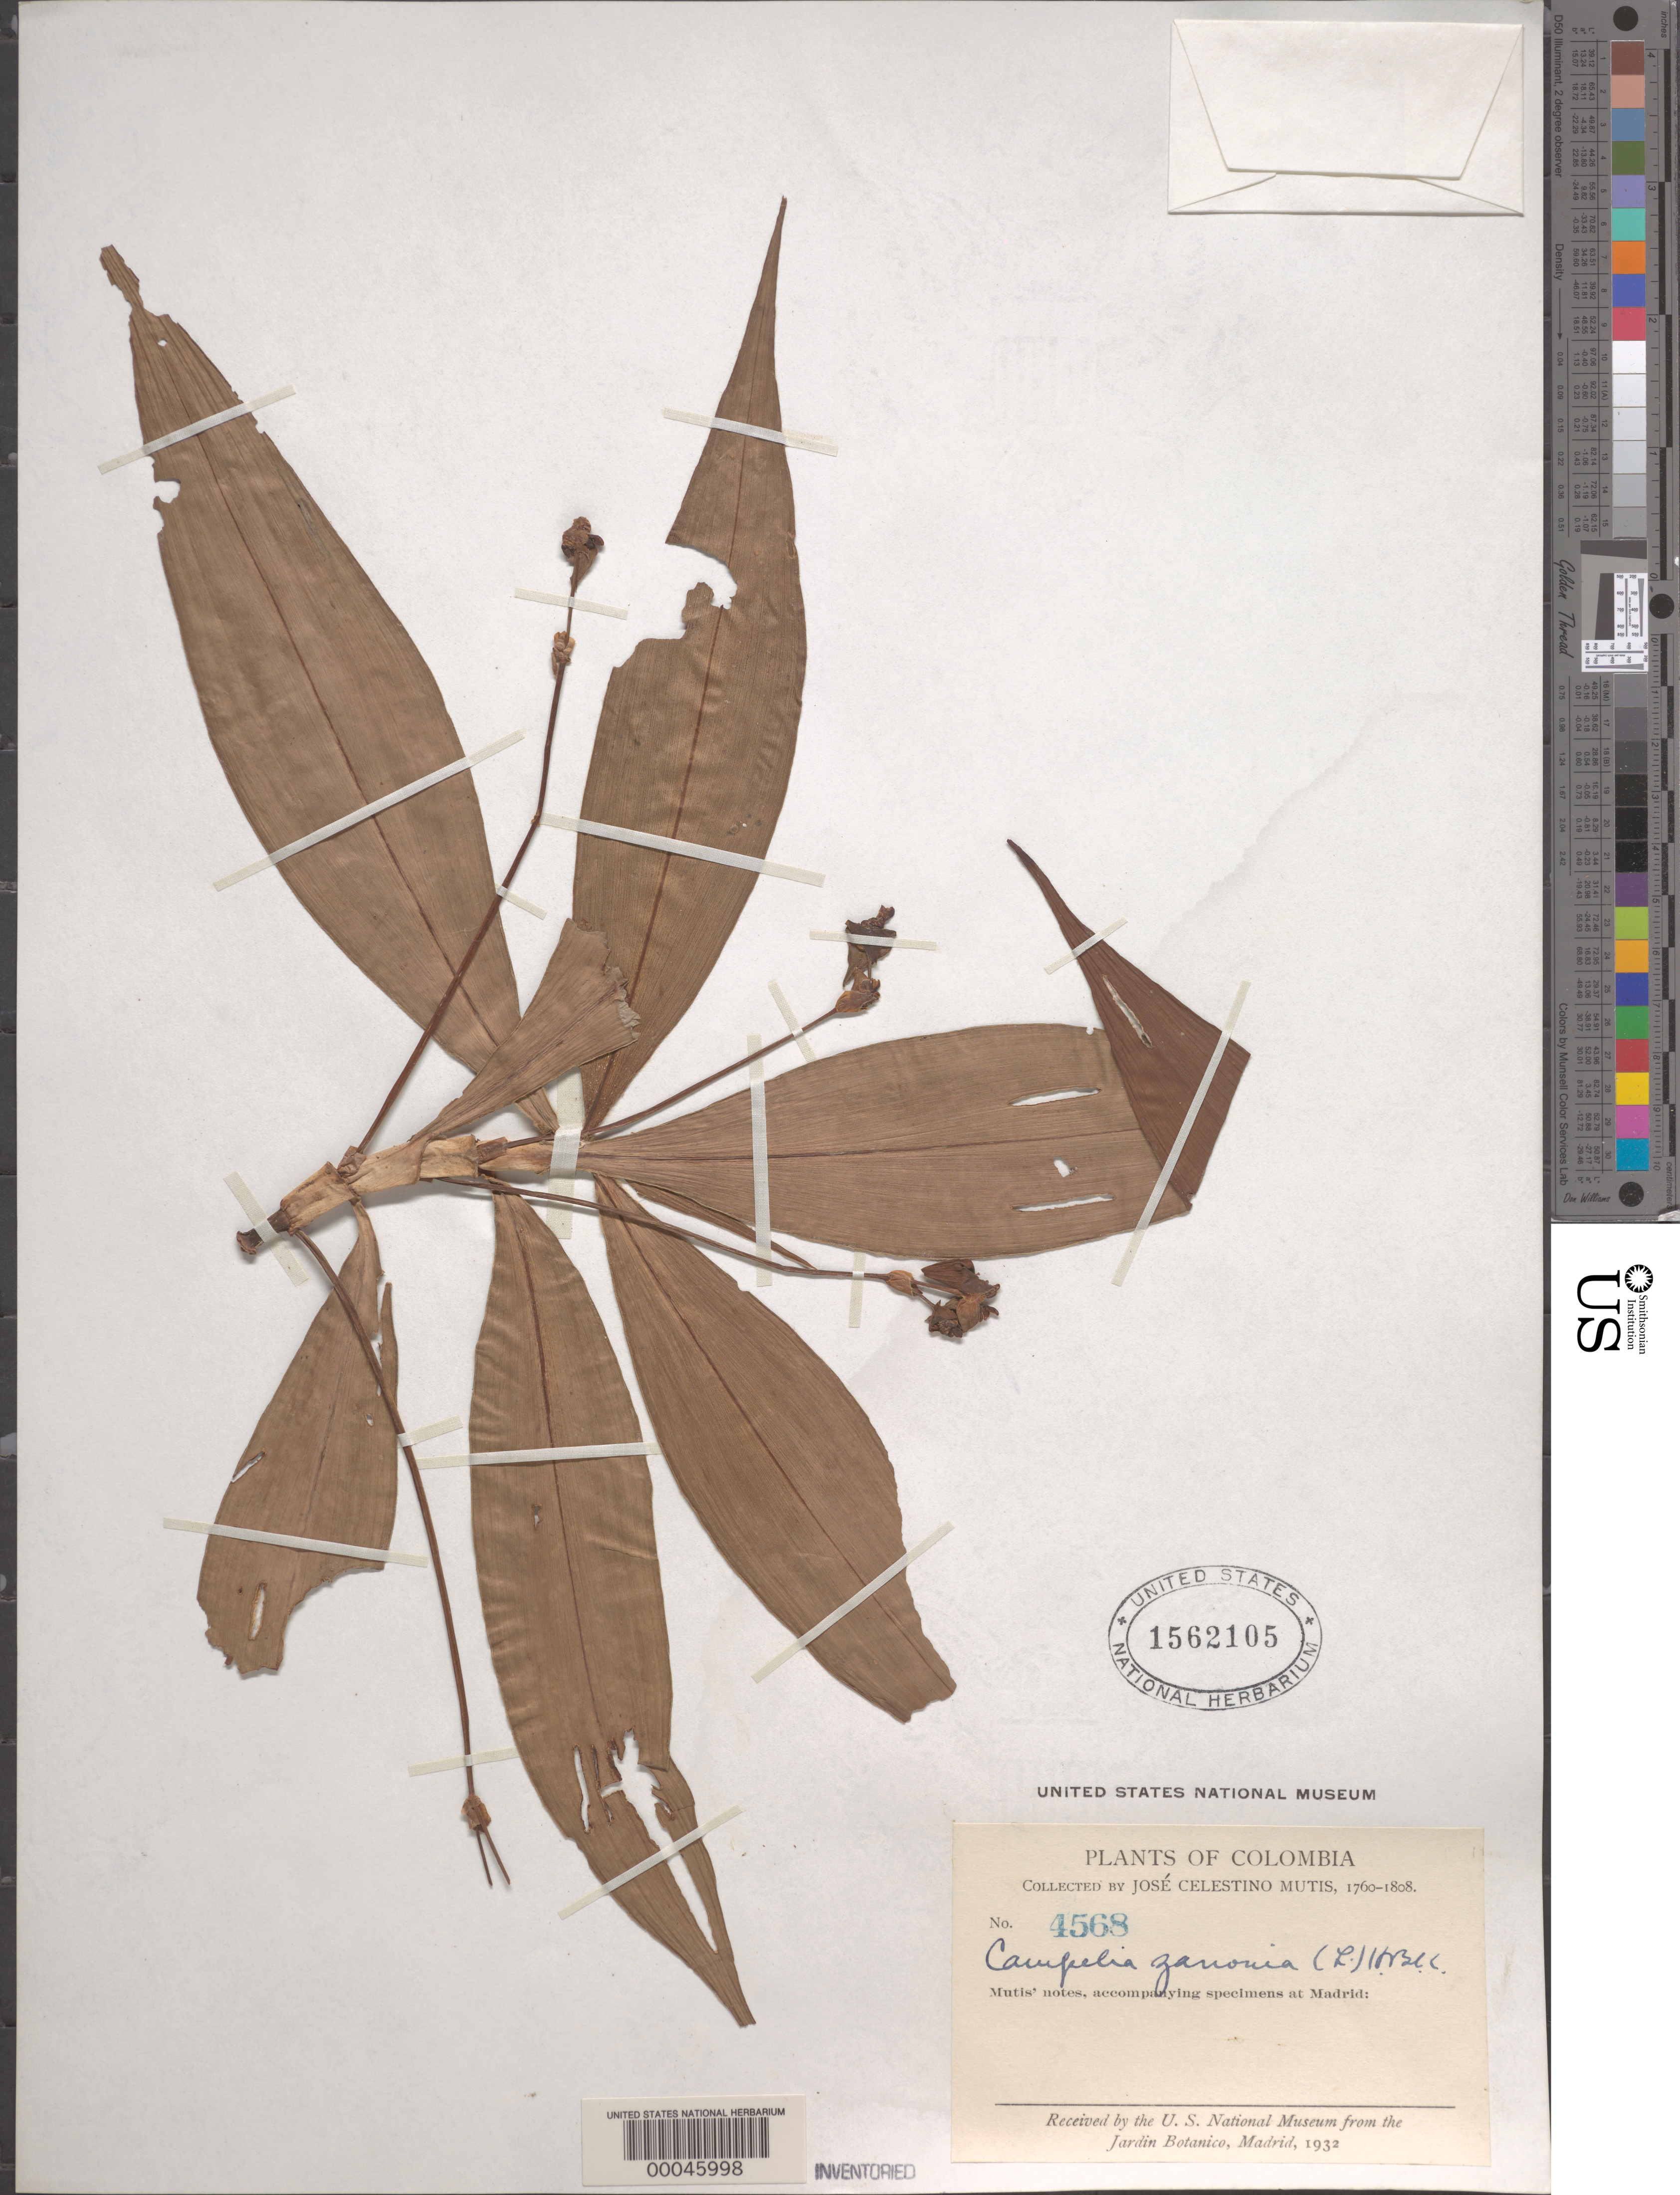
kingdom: Plantae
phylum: Tracheophyta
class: Liliopsida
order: Commelinales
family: Commelinaceae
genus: Tradescantia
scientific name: Tradescantia zanonia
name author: (L.) Sw.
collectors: J. C. B. Mutis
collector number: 4568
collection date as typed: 1760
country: Colombia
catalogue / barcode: US 1562105